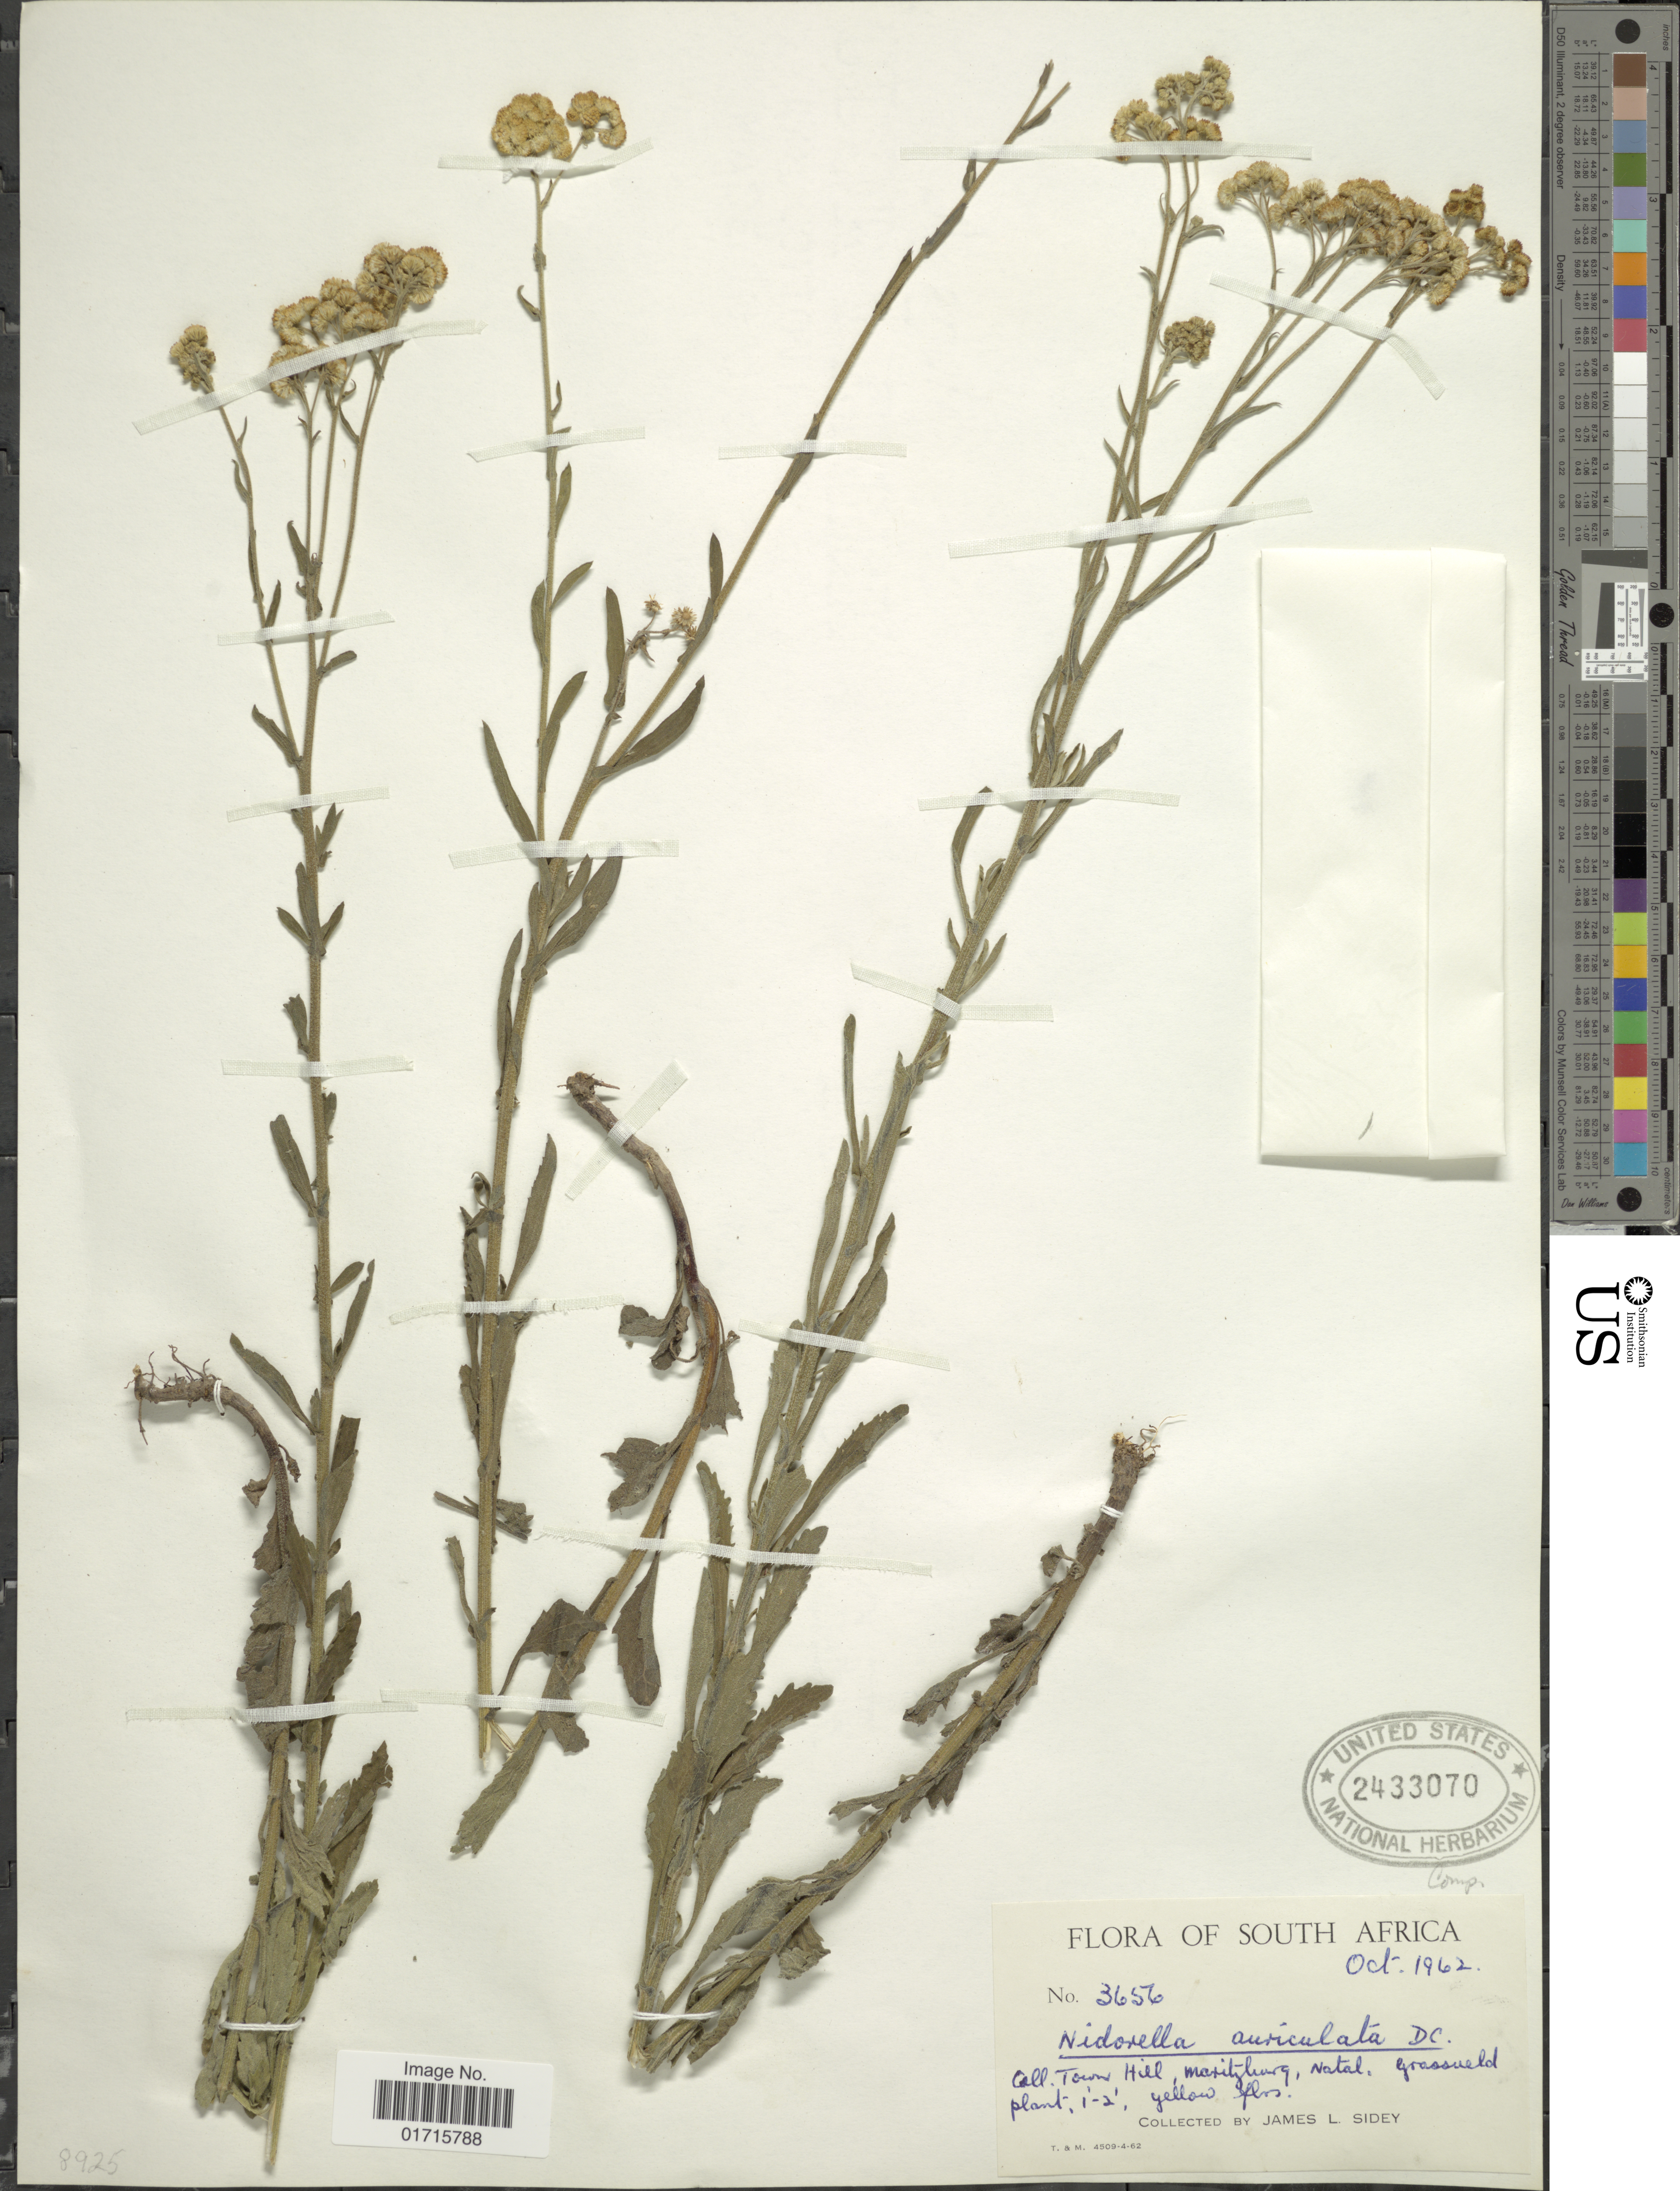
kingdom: Plantae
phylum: Tracheophyta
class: Magnoliopsida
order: Asterales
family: Asteraceae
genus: Nidorella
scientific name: Nidorella auriculata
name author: DC.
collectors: J. L. Sidey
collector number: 3656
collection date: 1962-10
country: South Africa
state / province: KwaZulu-Natal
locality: Town Hill, Maritzburg, Natal, grassveld.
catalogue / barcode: US 2433070